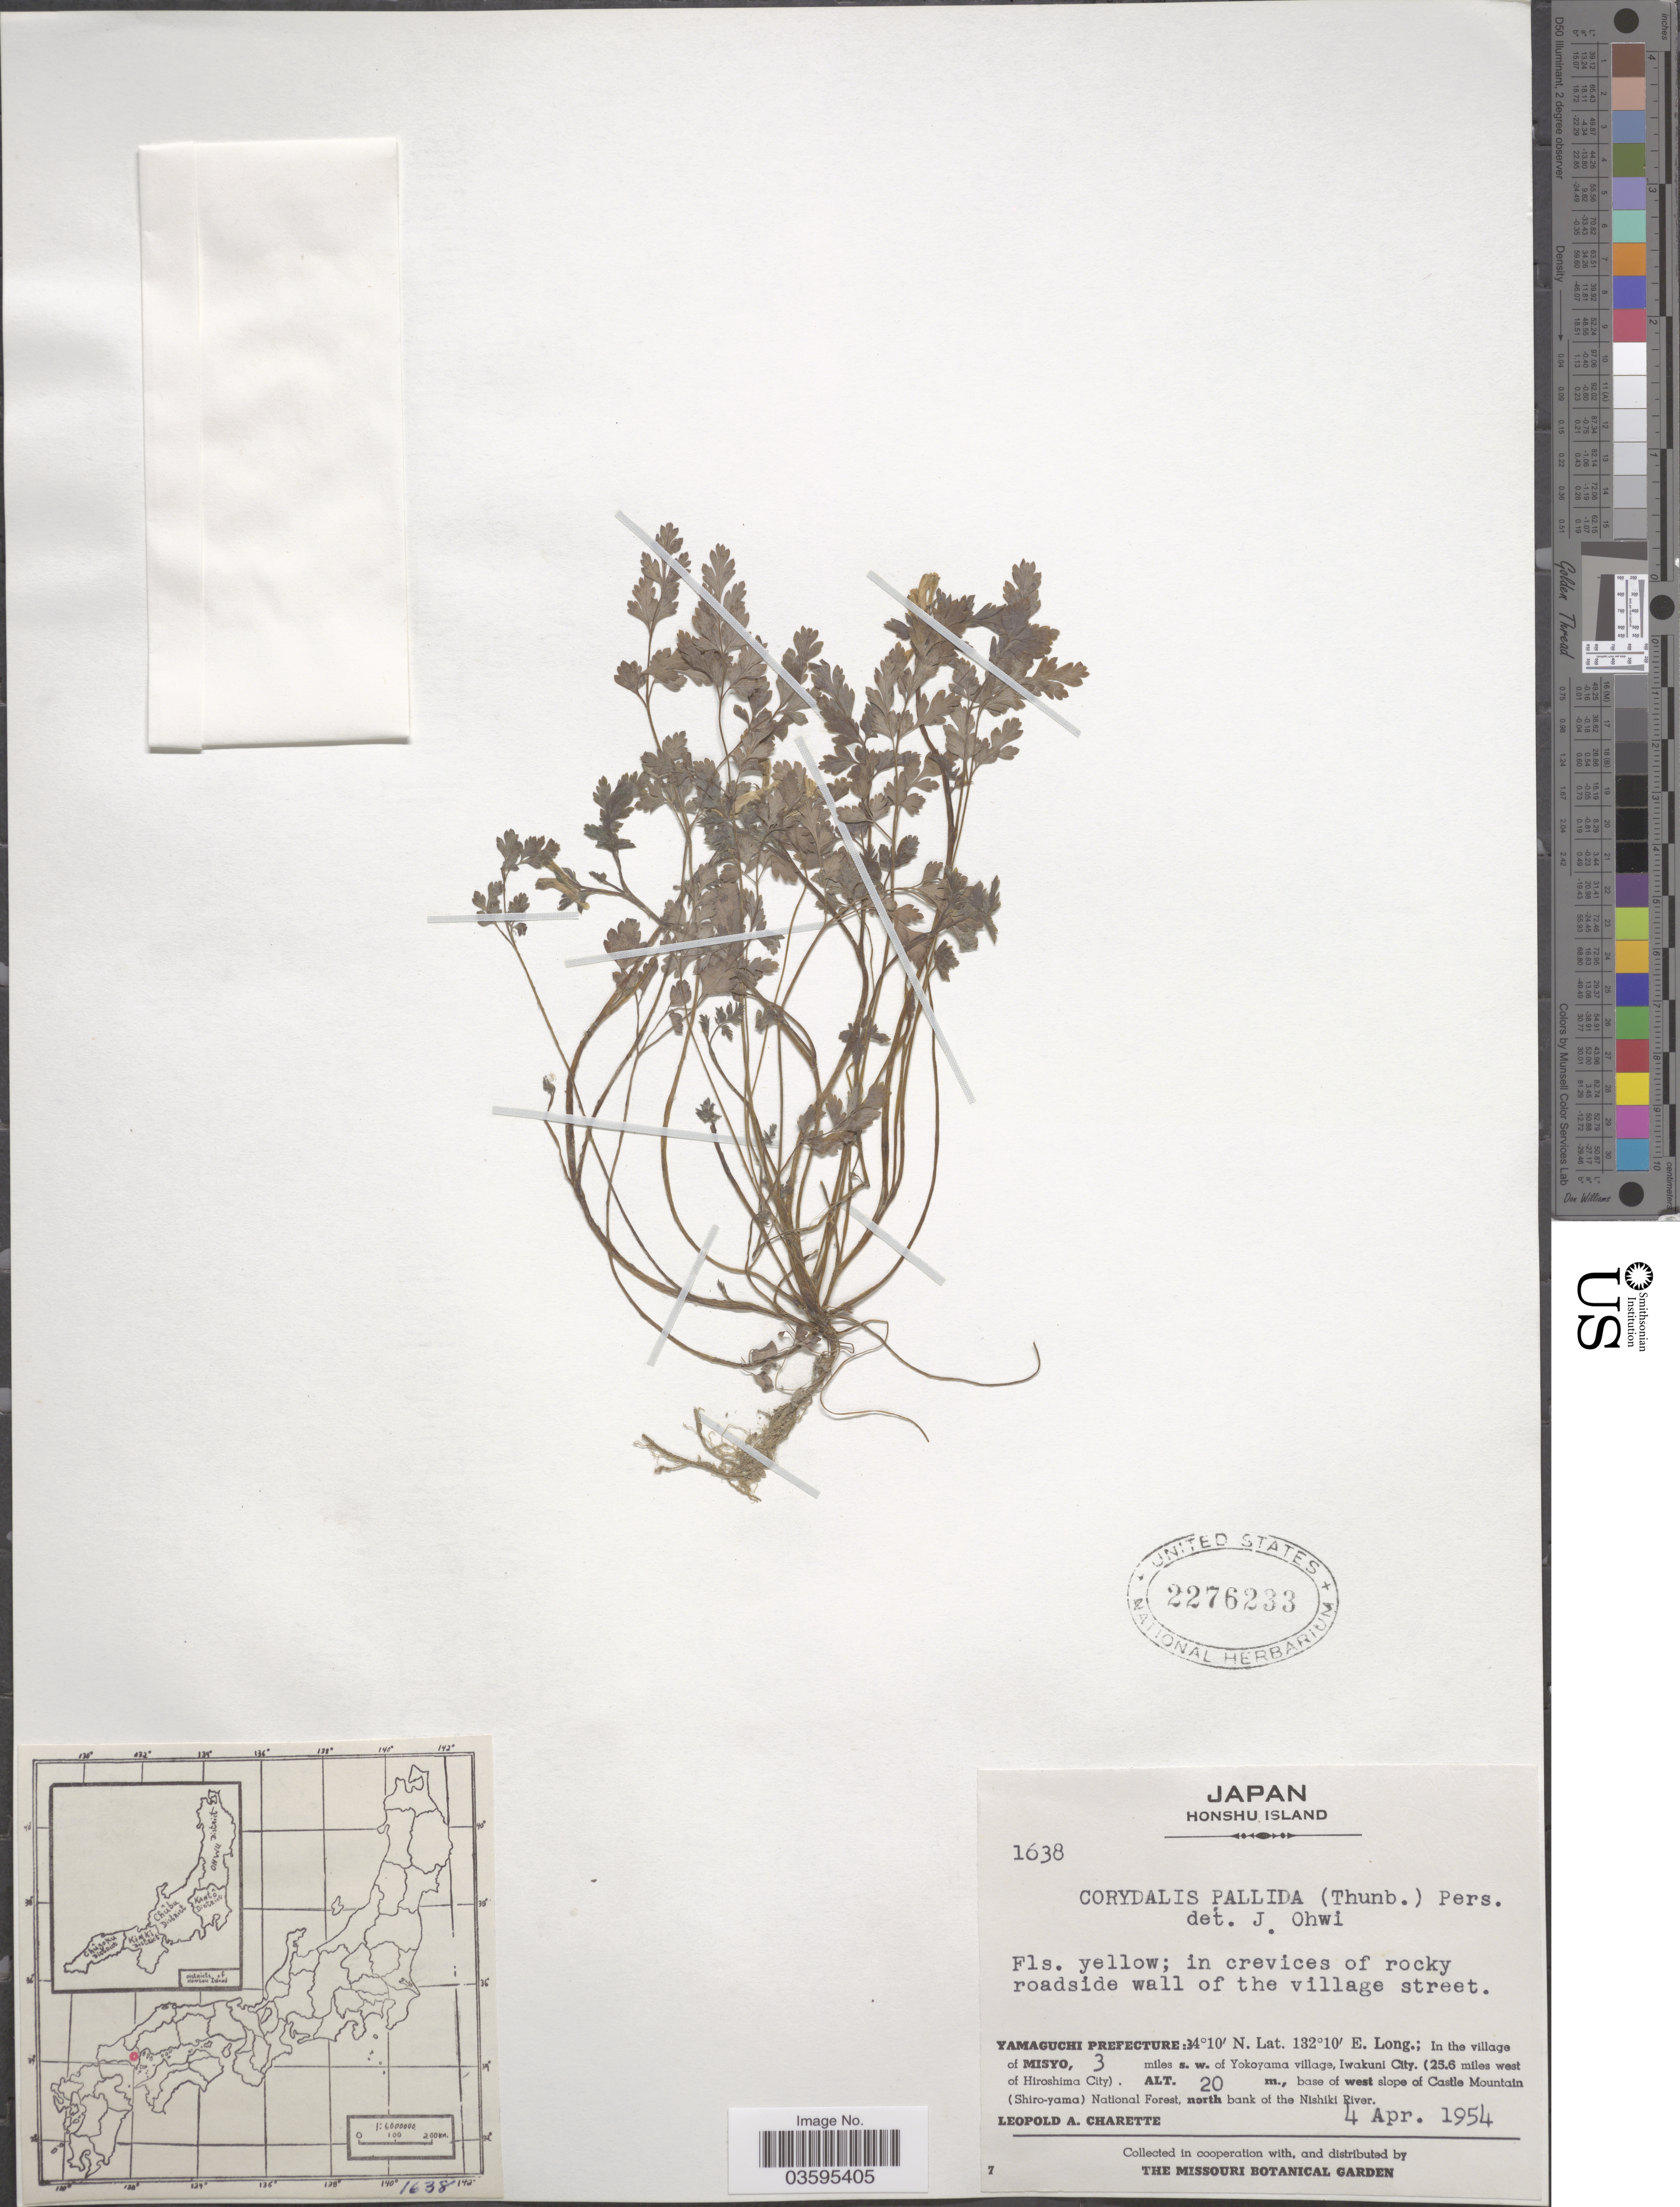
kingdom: Plantae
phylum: Tracheophyta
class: Magnoliopsida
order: Ranunculales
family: Papaveraceae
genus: Corydalis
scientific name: Corydalis pallida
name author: (Thunb.) Pers.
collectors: L. A. Charette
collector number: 1638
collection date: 1954-04-04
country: Japan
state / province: Yamaguti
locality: Honshu Island. Yamaguchi Prefecture: In the village of Misyo, 3 miles s.w. of Yokoyama village, Iwakuni City (25.6 miles west of Hiroshima City). Base of west slope of Castle Mountain (Shiro-yama) National Forest, north bank of the Nishiki River.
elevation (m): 20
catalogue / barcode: US 2276233